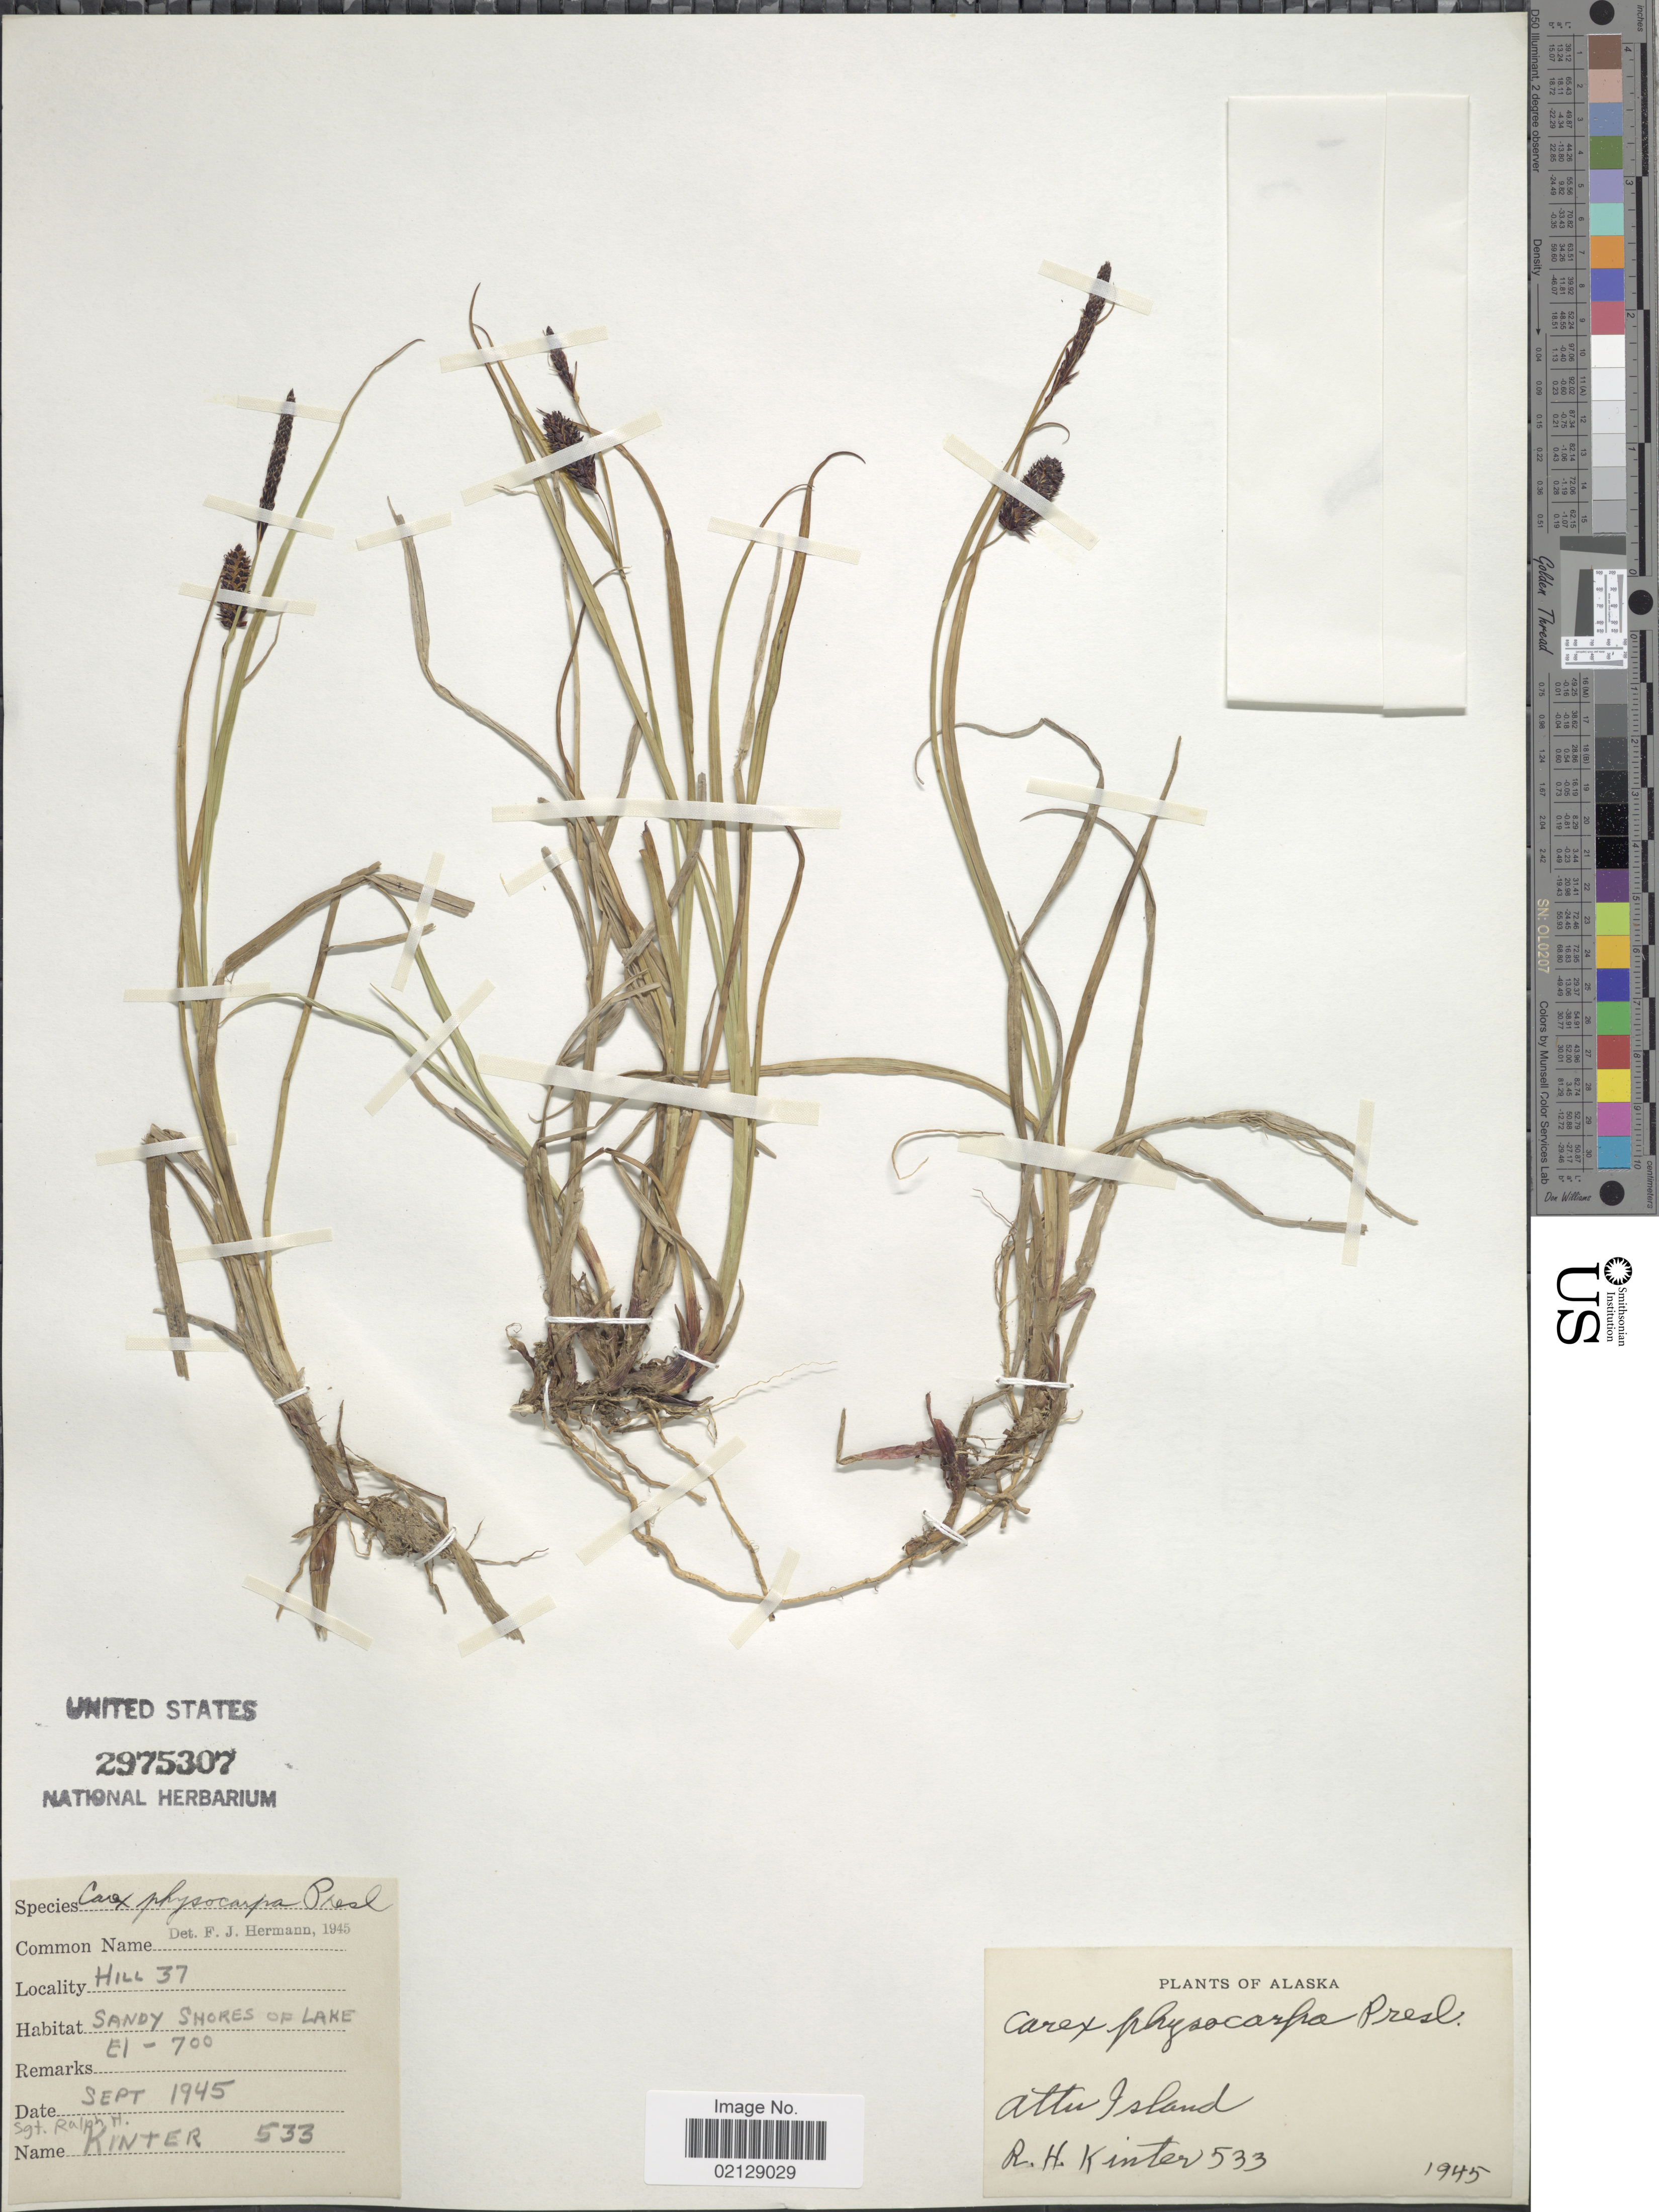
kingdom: Plantae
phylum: Tracheophyta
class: Liliopsida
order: Poales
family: Cyperaceae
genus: Carex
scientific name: Carex saxatilis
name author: L.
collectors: R. Kinter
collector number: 533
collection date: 1945-09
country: United States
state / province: Alaska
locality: Attu Island, Hill 37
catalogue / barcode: US 2975307